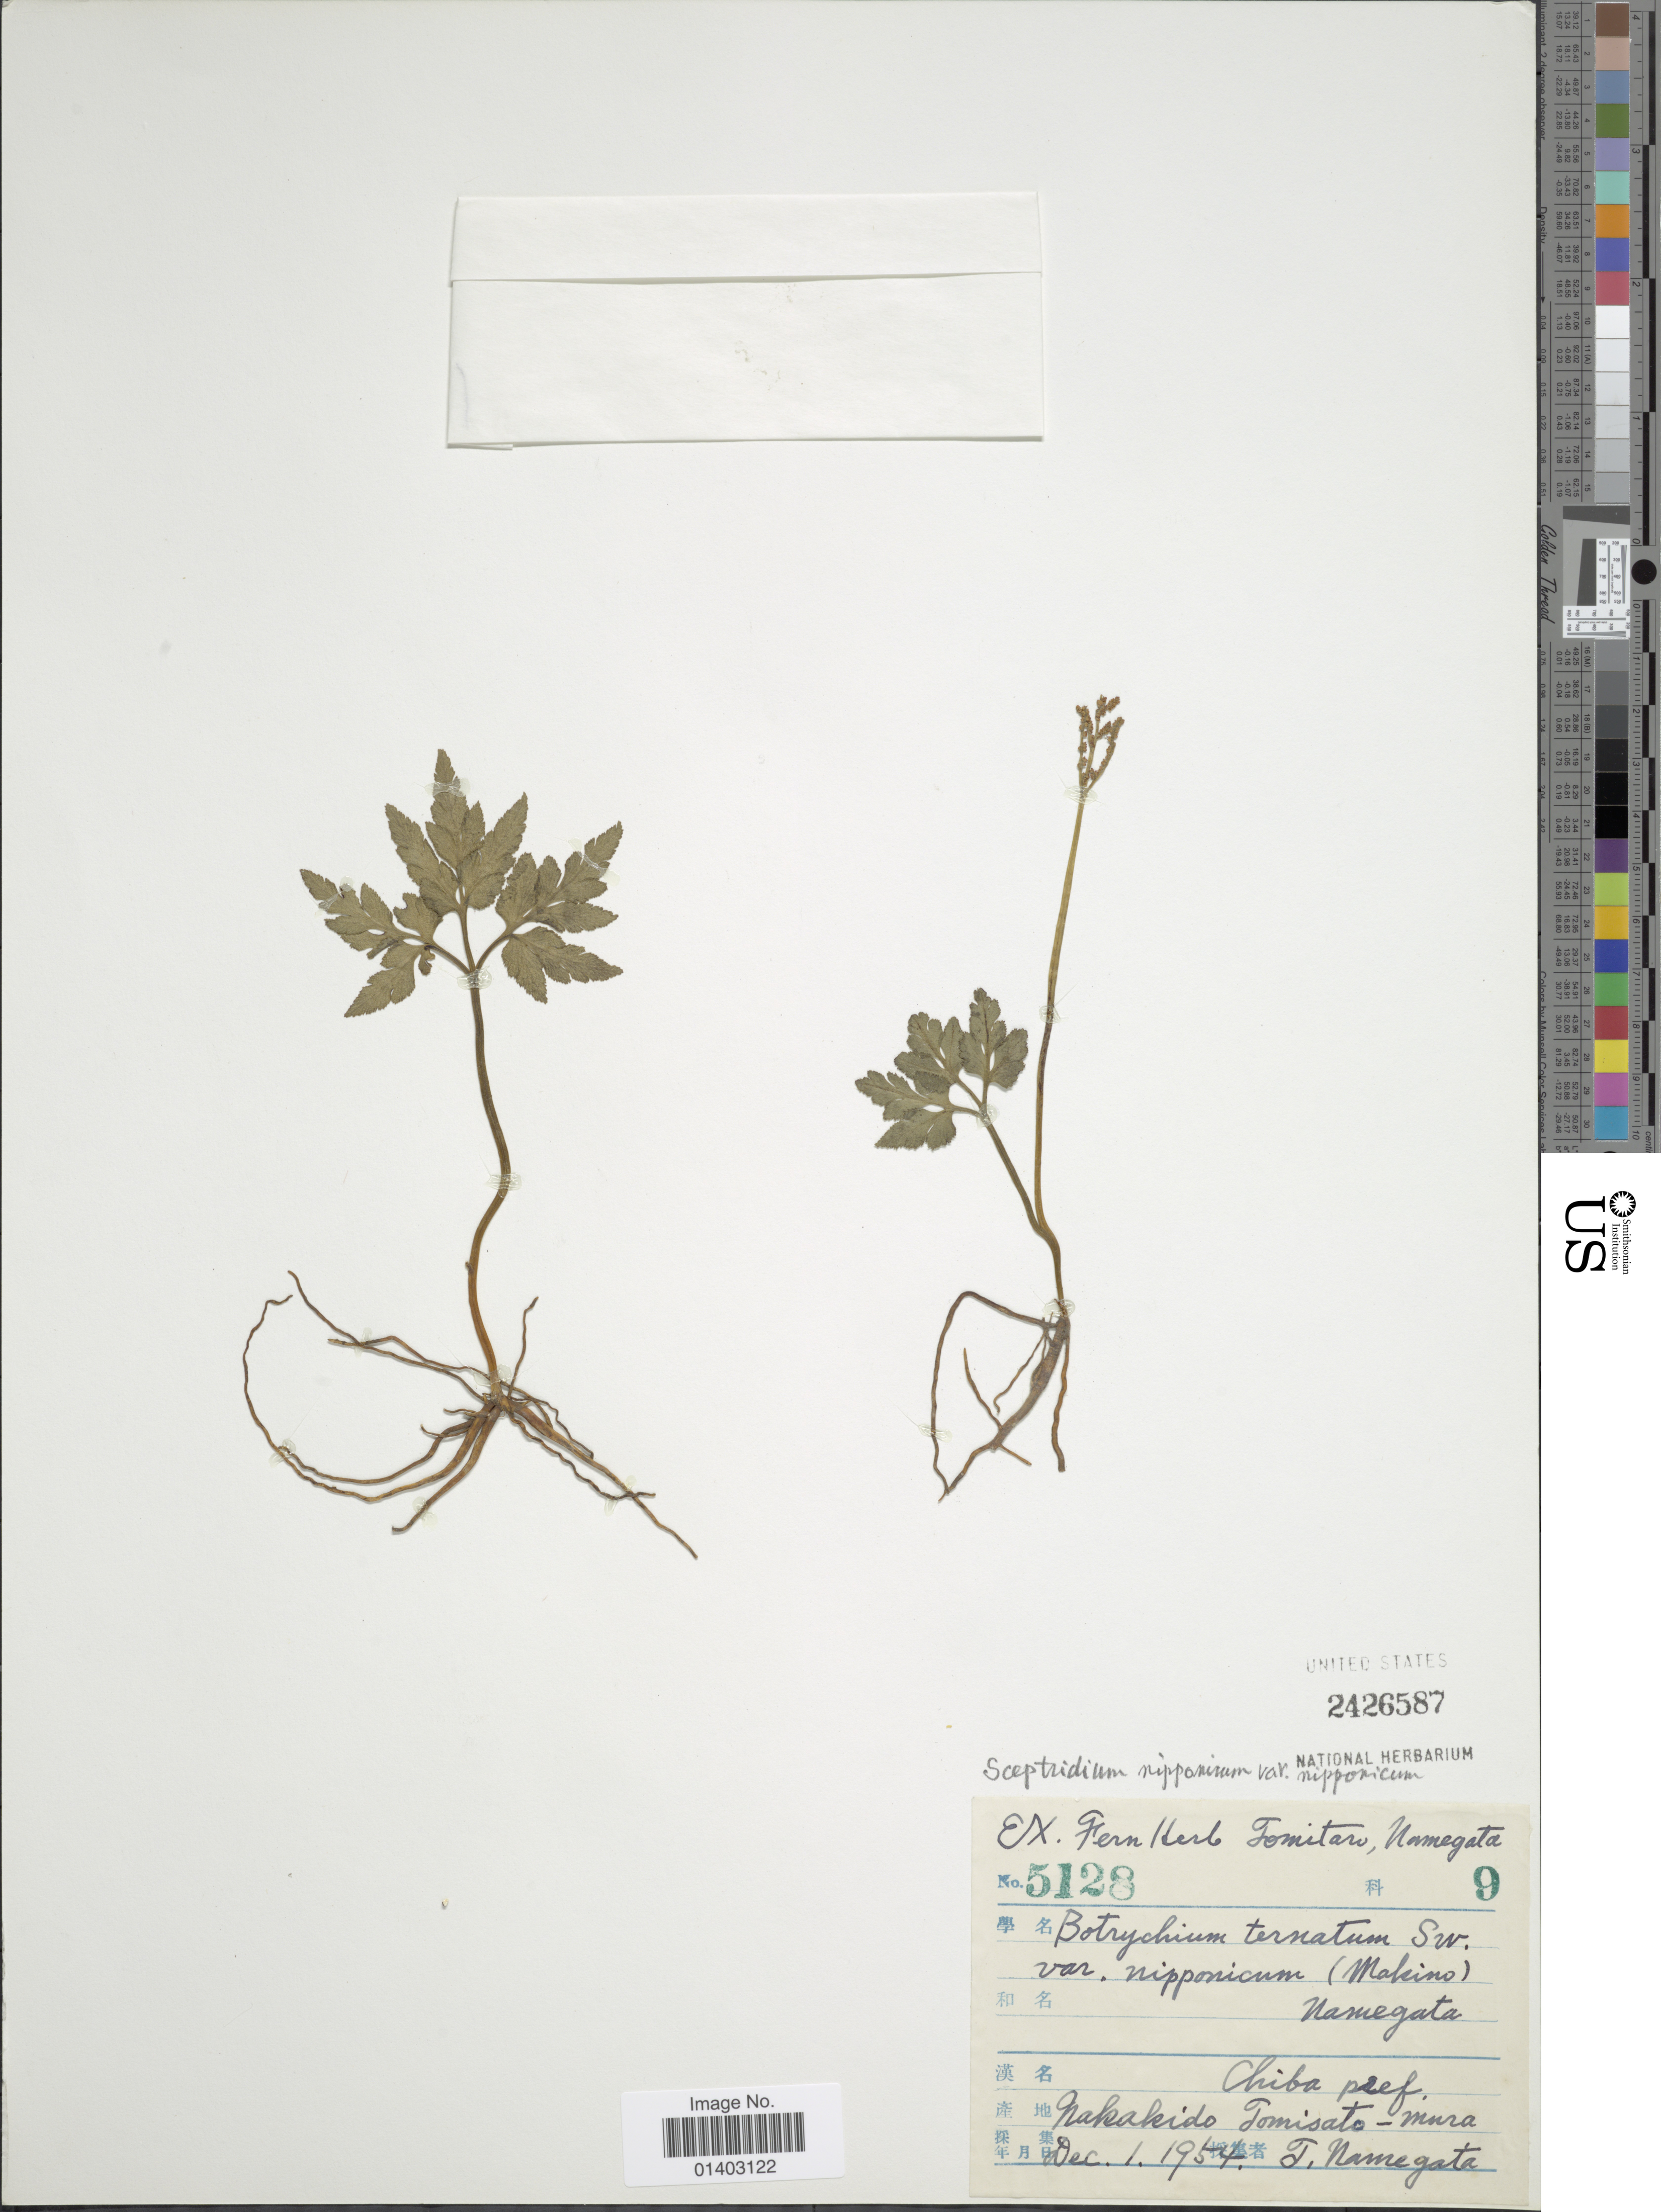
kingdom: Plantae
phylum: Tracheophyta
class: Polypodiopsida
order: Ophioglossales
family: Ophioglossaceae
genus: Botrychium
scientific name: Botrychium japonicum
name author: (Prantl) Underw.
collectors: ex herb. Tomitaro Namegata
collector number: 5128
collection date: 1954-12-01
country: Japan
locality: Chiba pref Nakakido Tomisato-mura.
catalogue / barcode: US 2426587